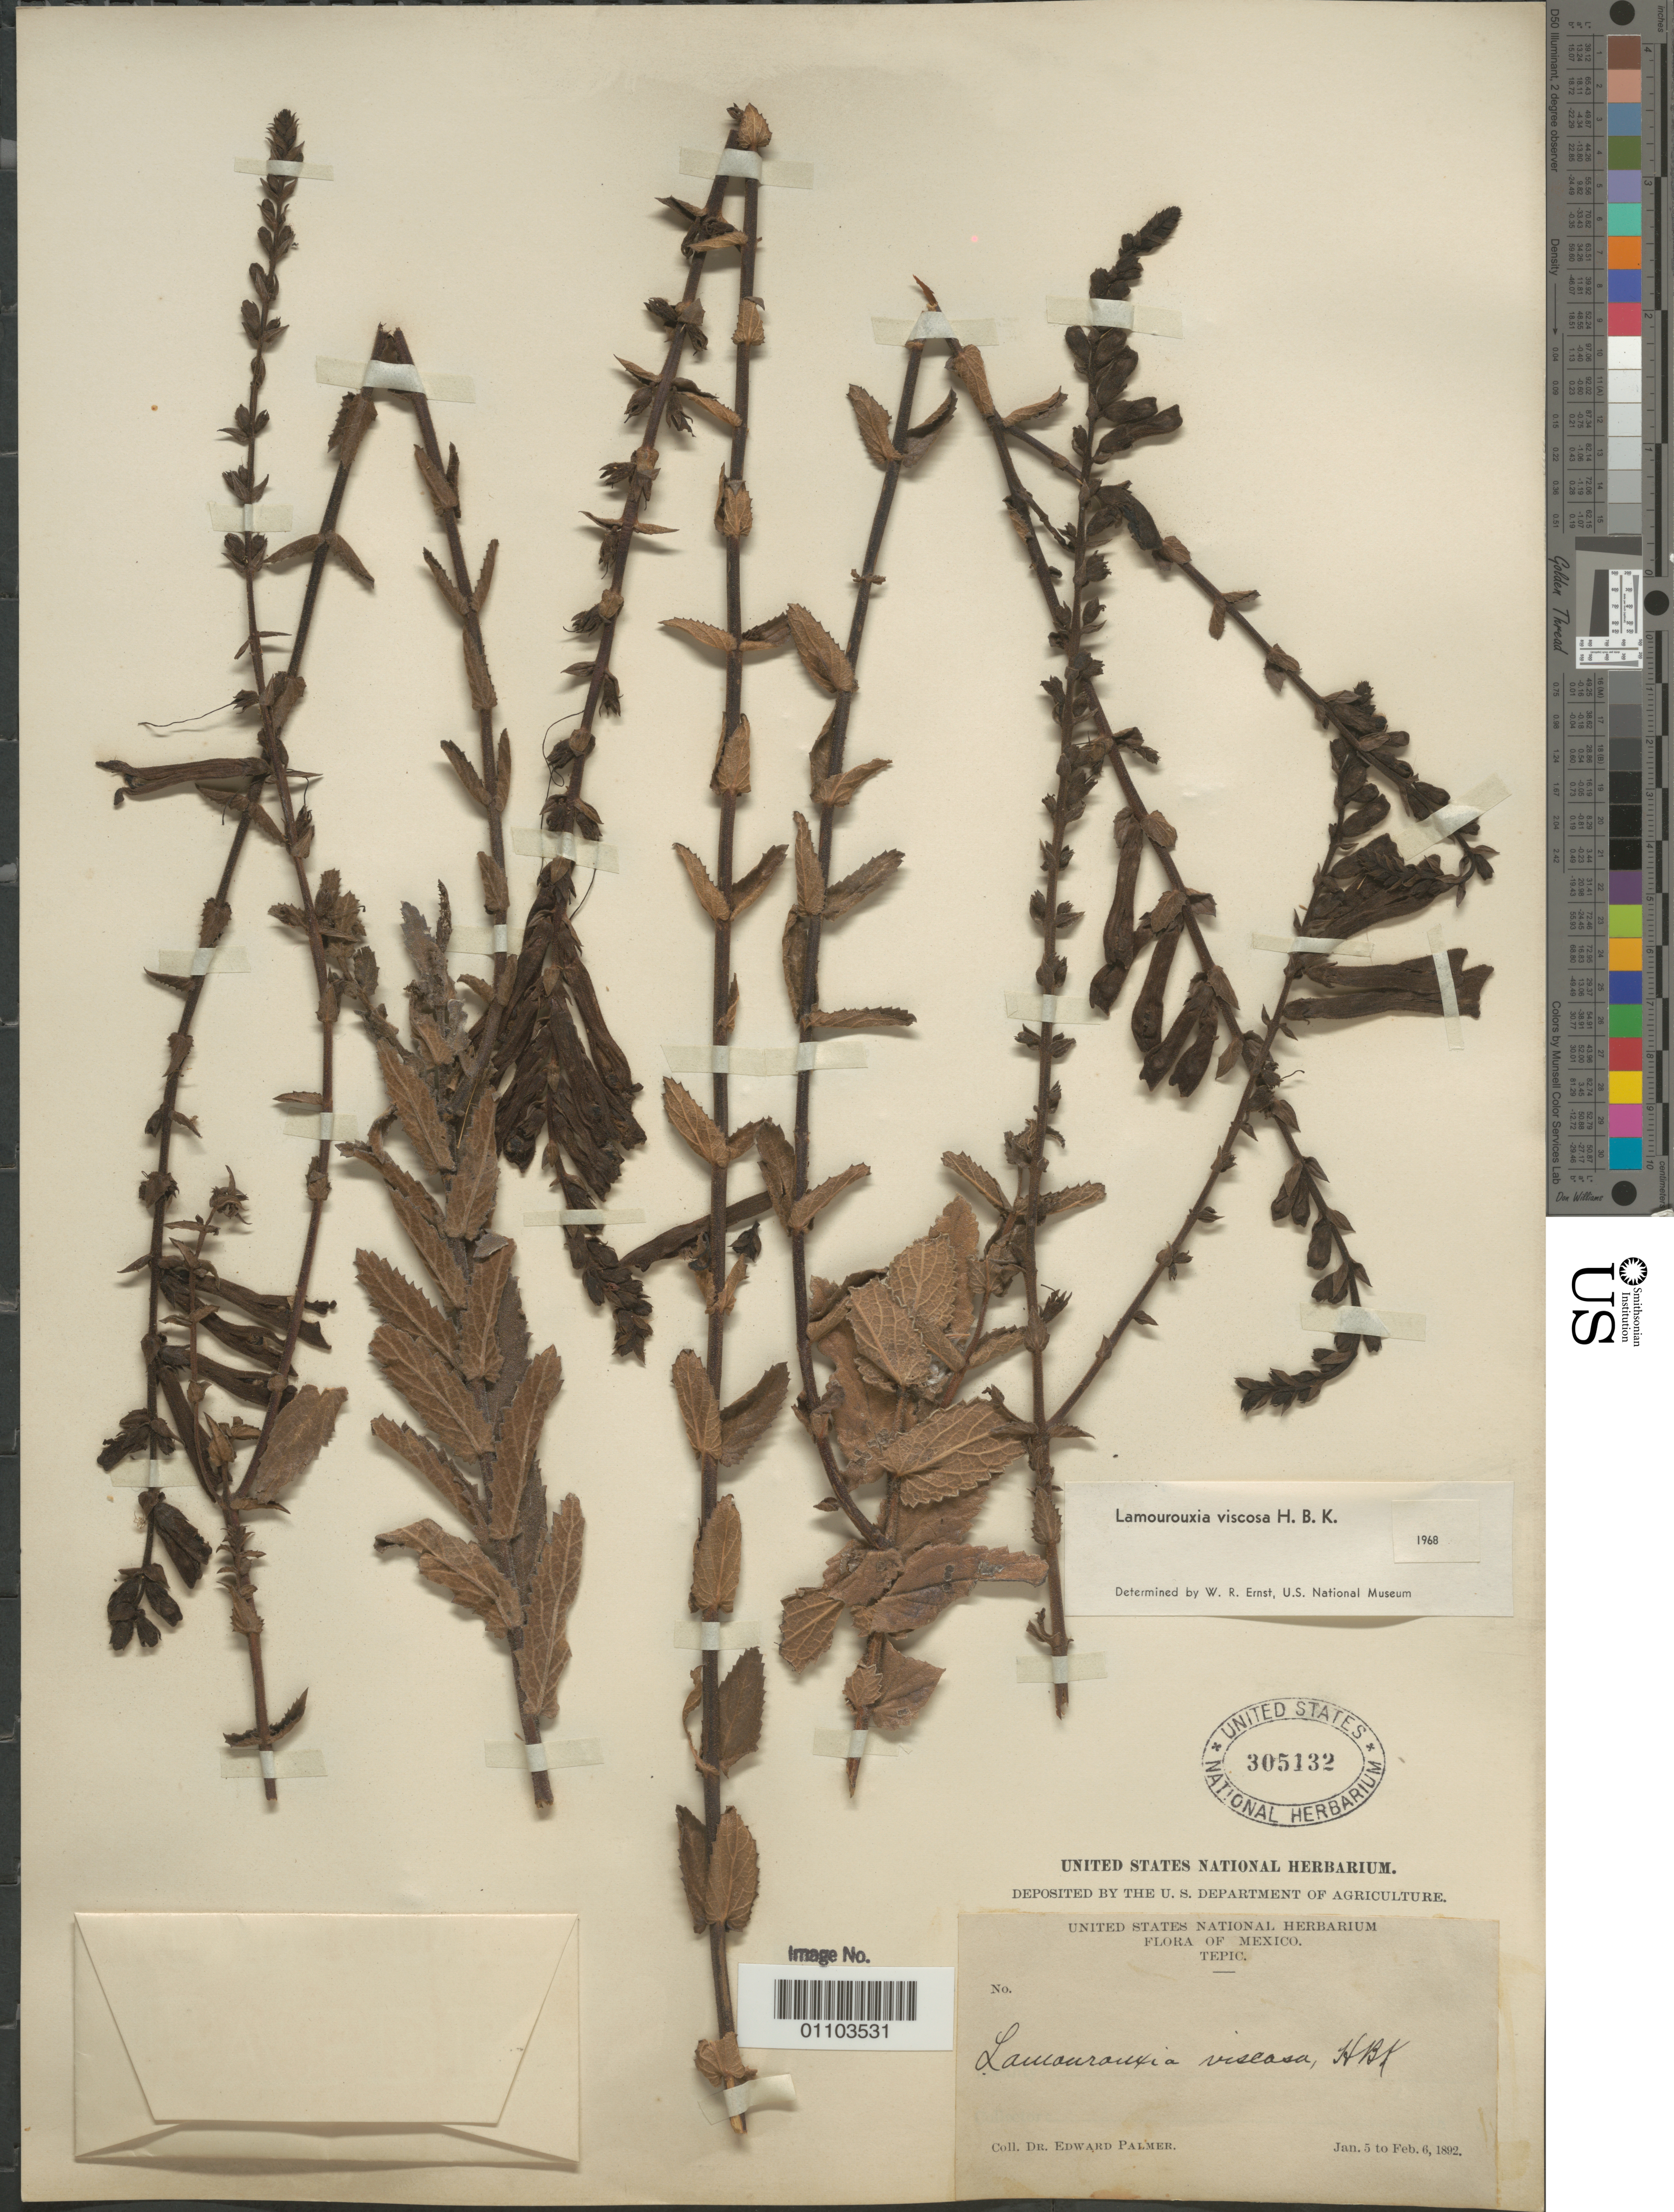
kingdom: Plantae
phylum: Tracheophyta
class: Magnoliopsida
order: Lamiales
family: Orobanchaceae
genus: Lamourouxia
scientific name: Lamourouxia viscosa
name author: Kunth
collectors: E. Palmer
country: Mexico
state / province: Nayarit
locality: Tepec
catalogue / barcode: US 305132